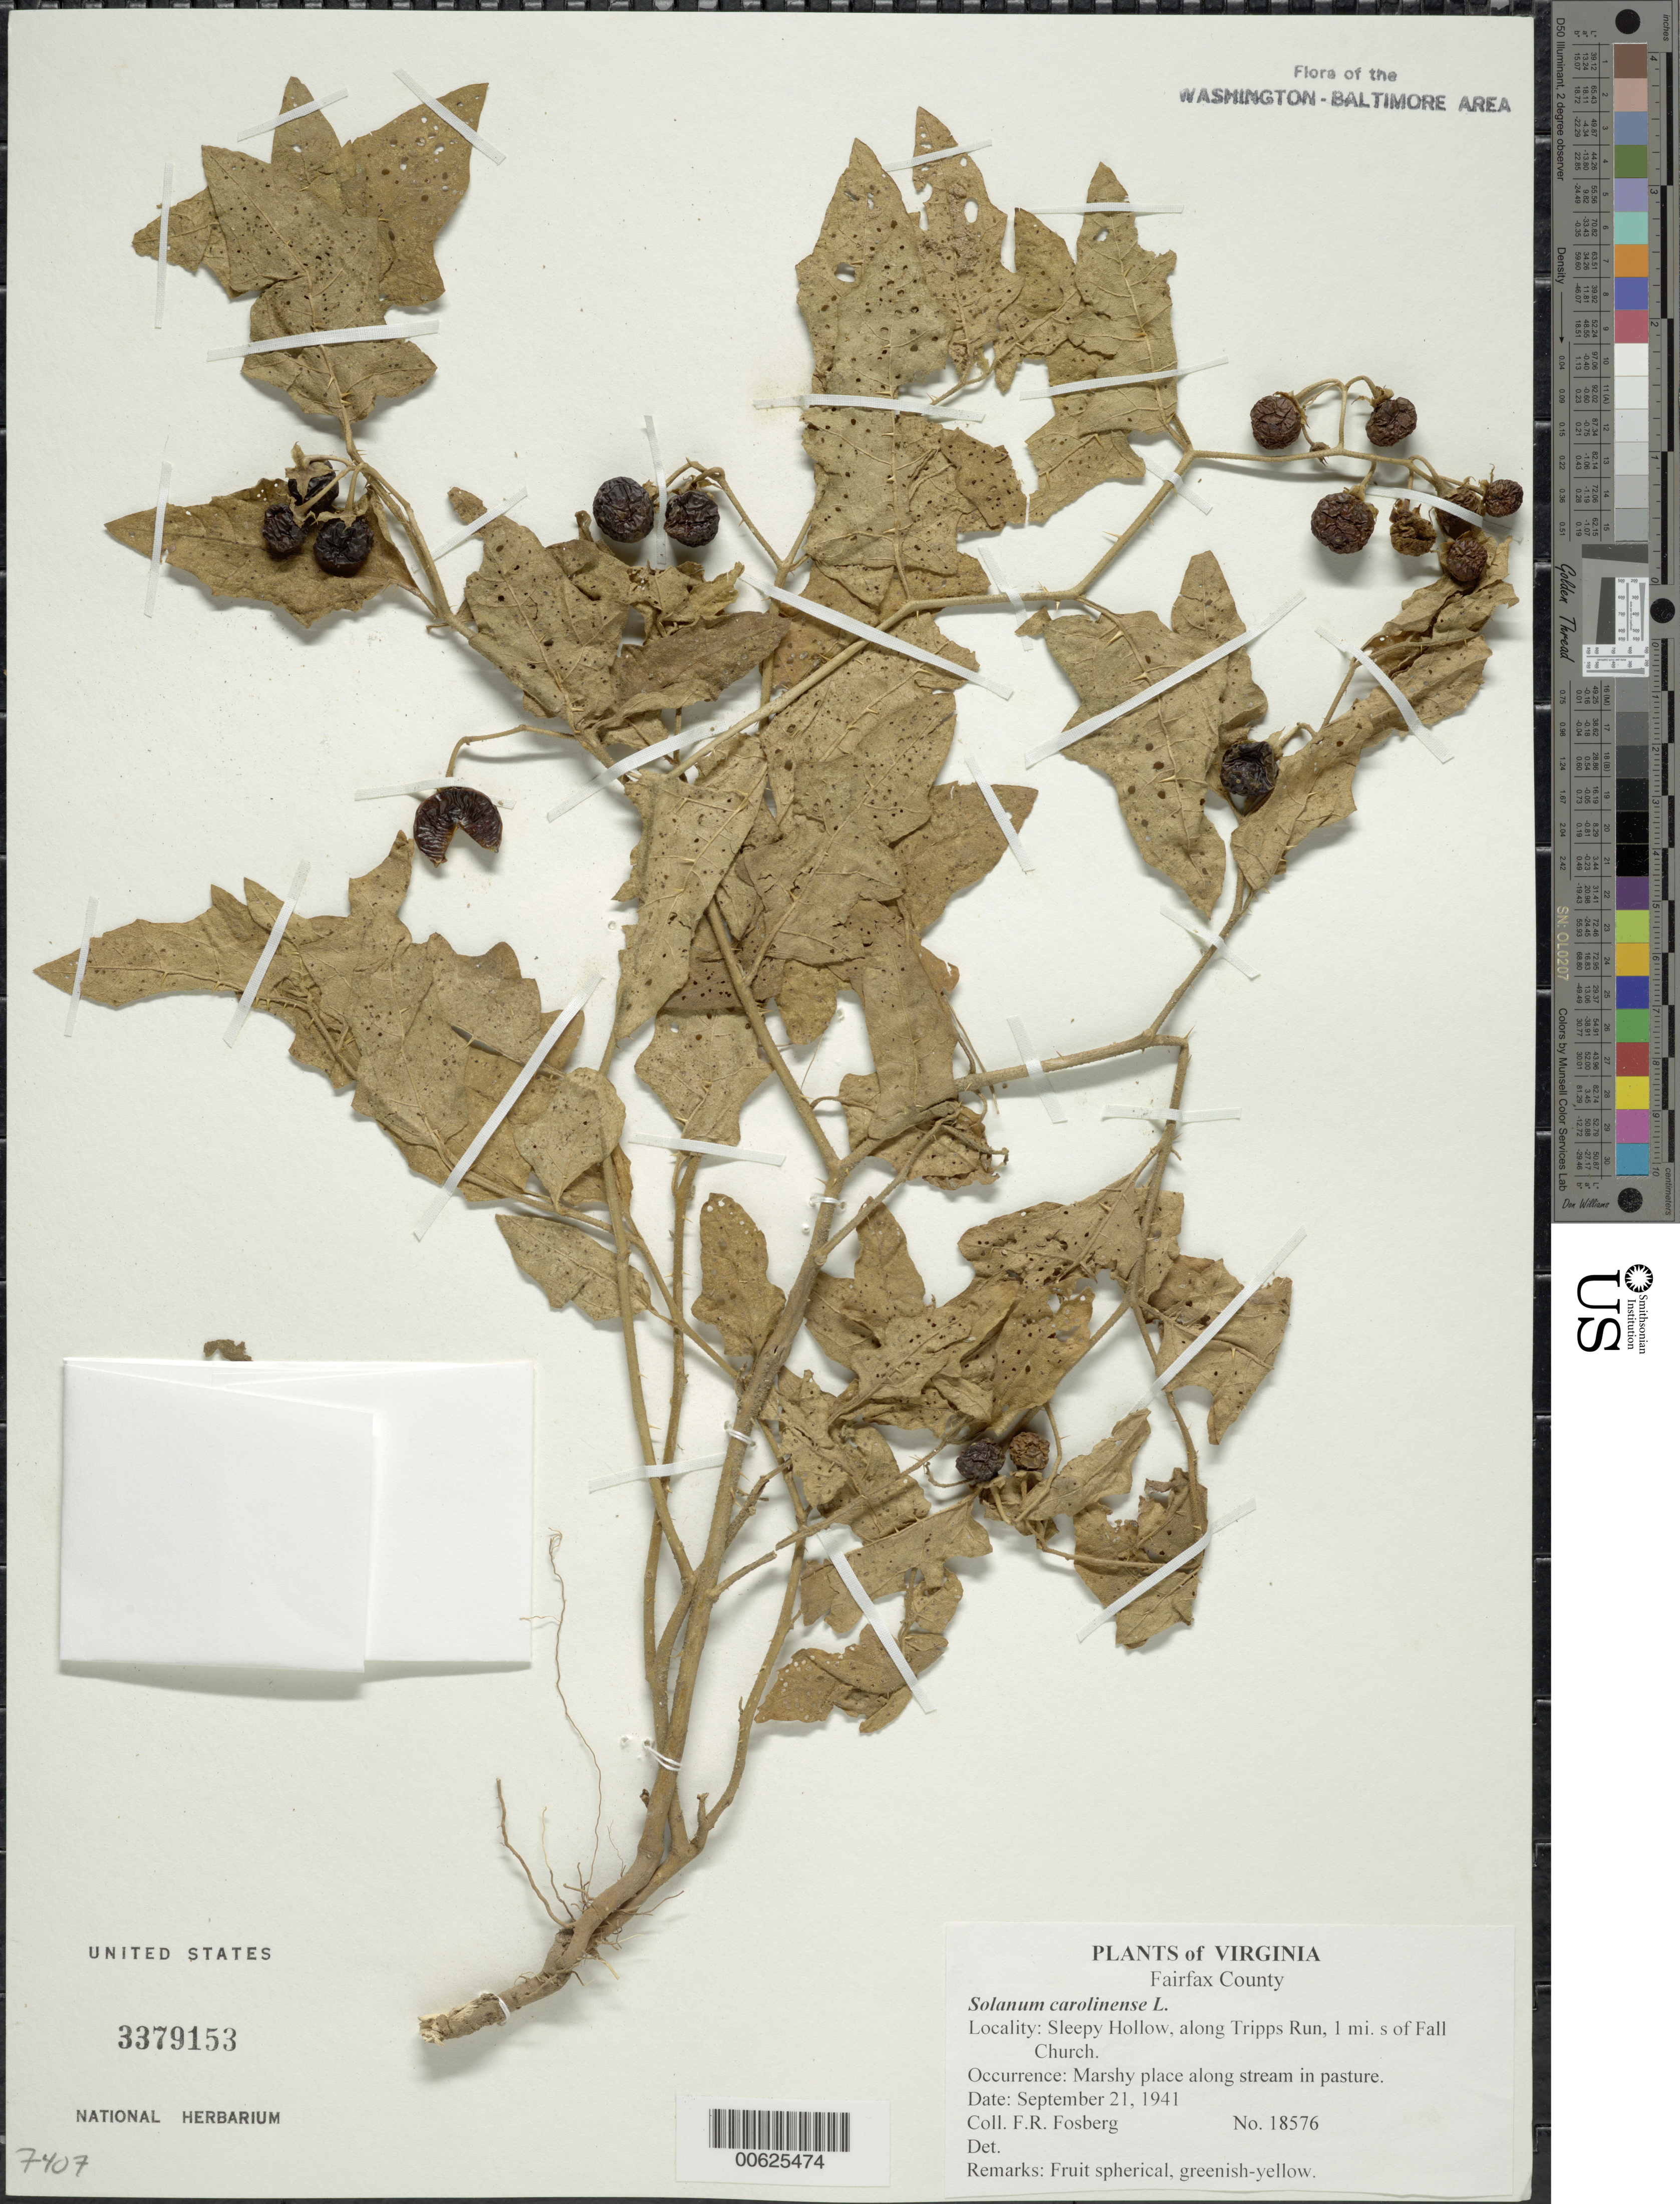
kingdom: Plantae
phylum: Tracheophyta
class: Magnoliopsida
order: Solanales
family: Solanaceae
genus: Solanum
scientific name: Solanum carolinense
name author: L.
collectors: F. R. Fosberg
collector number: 18576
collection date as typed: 21 Sep 1941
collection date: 1941-09-21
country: United States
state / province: Virginia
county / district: Fairfax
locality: Sleepy Hollow, along Tripps Run, 1 mi. S of Falls Church.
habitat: Marshy place along stream in pasture.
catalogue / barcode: US 3379153